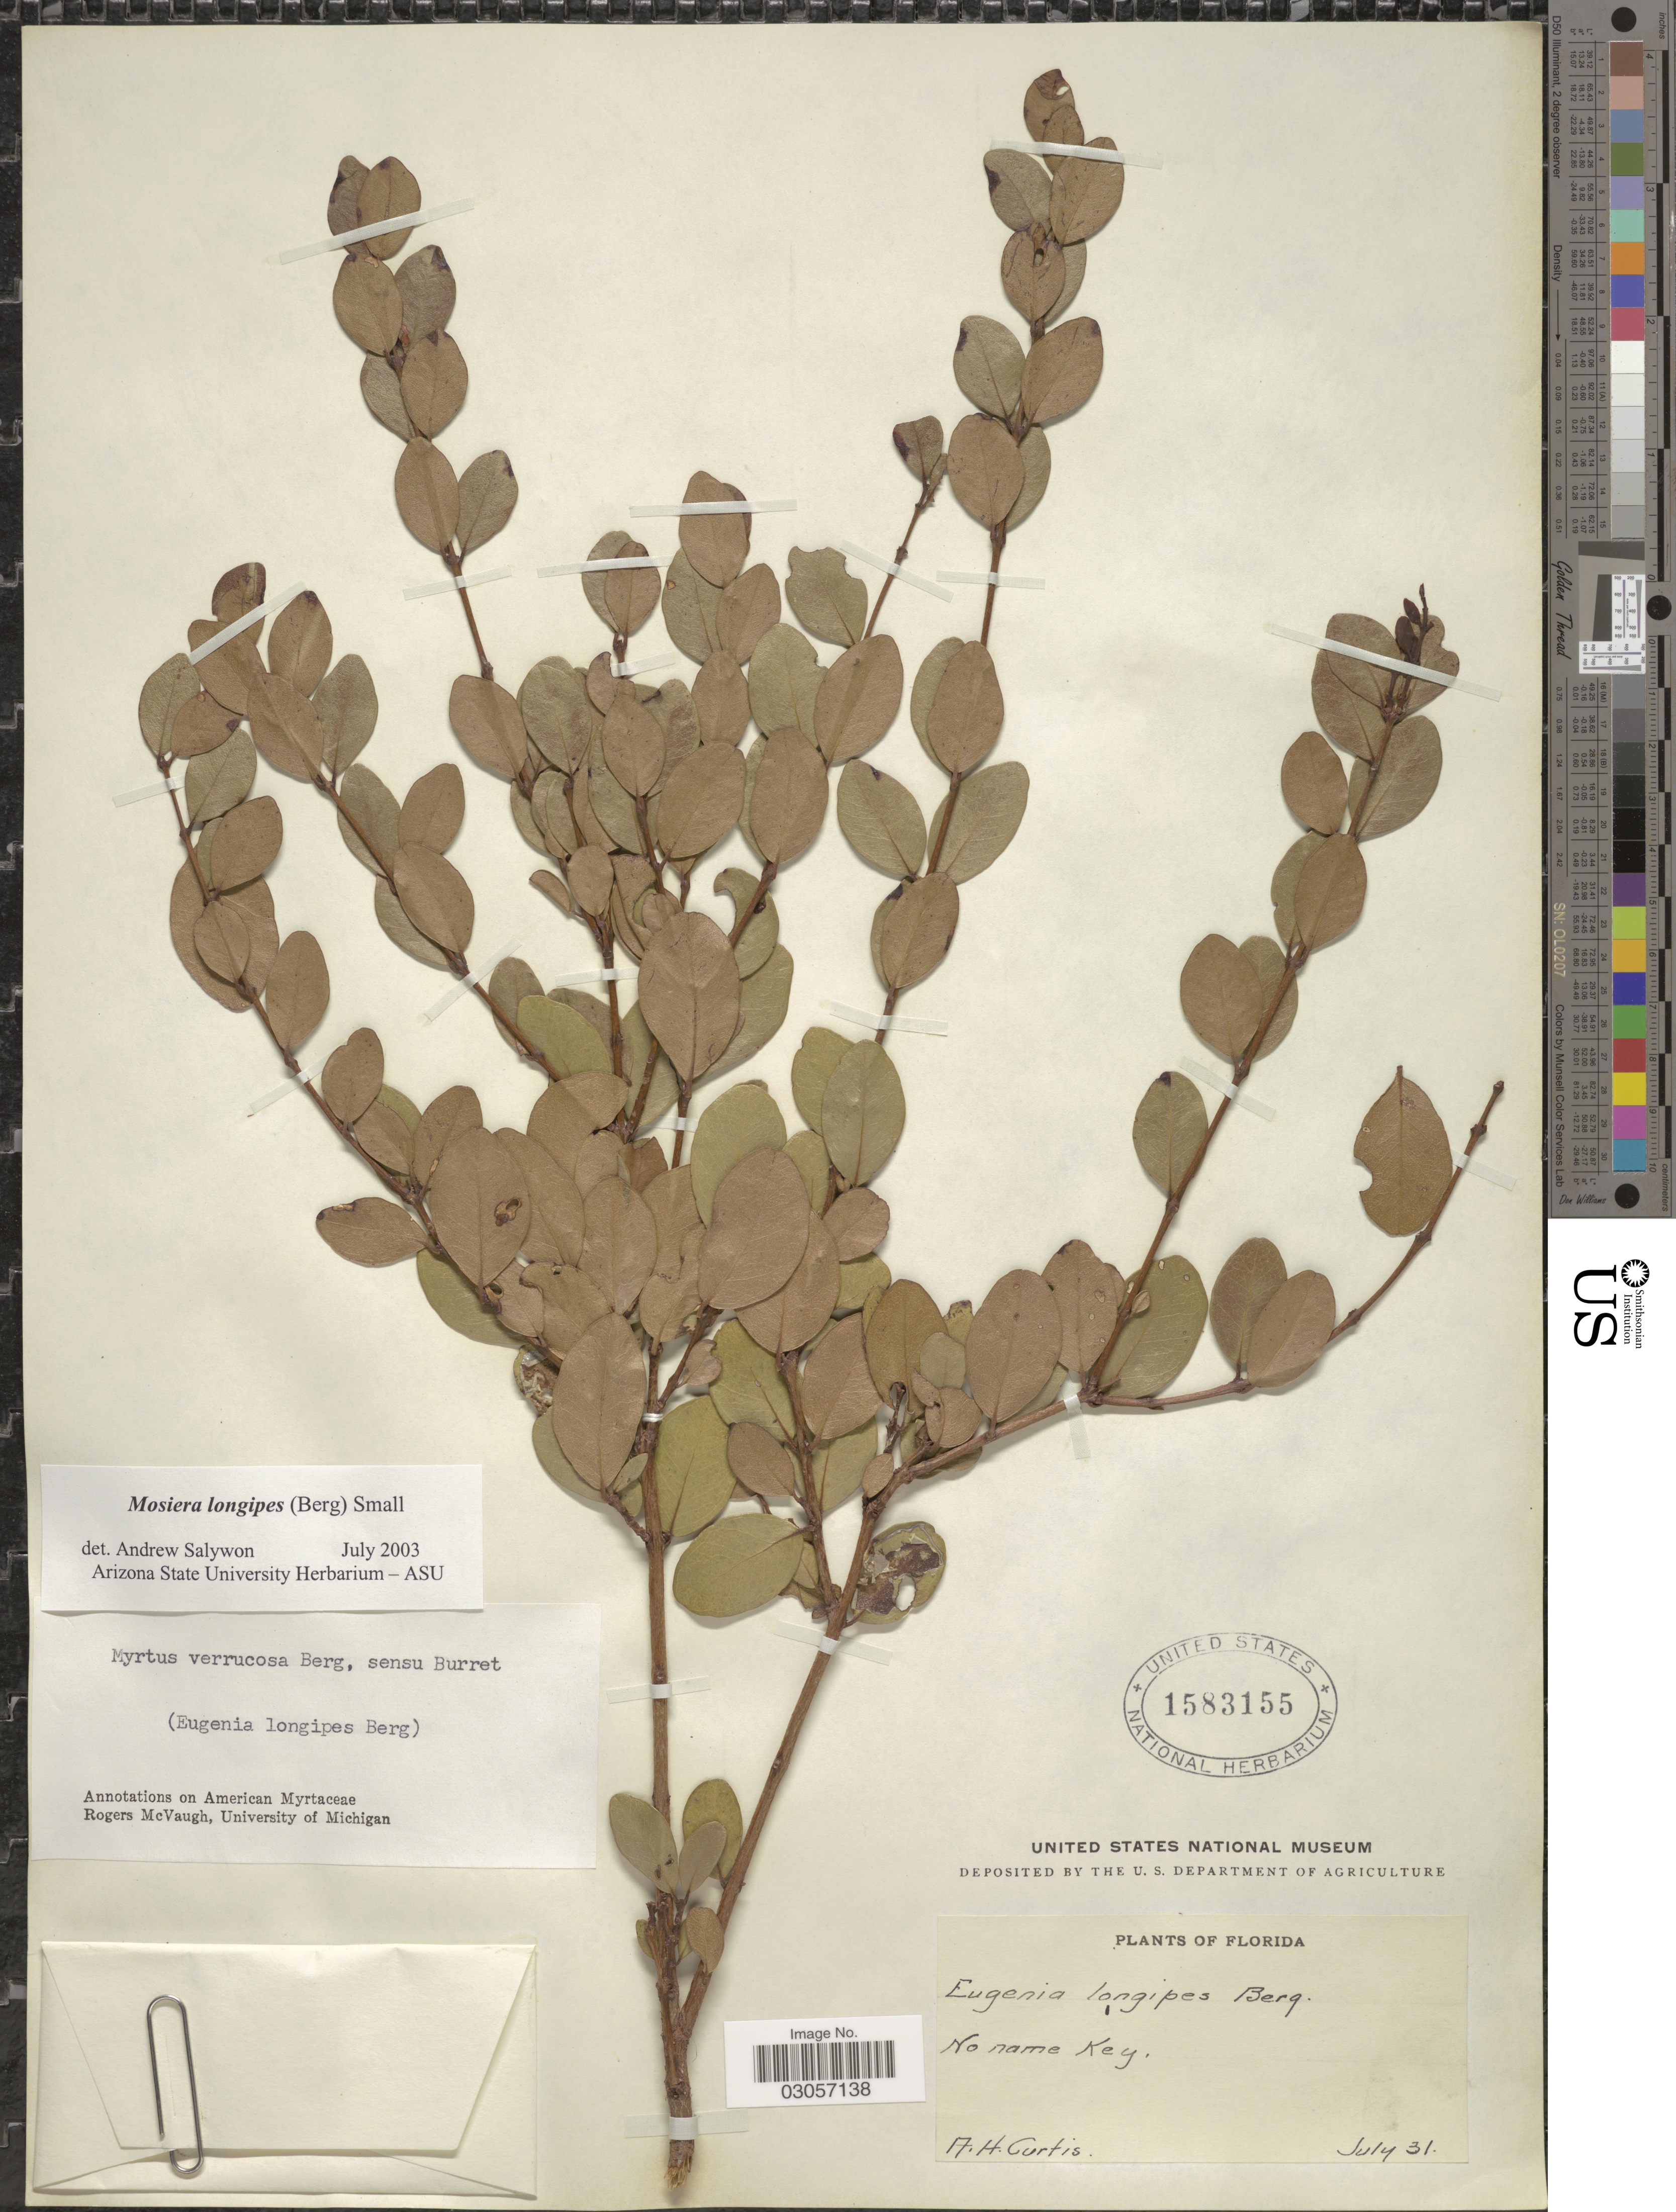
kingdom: Plantae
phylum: Tracheophyta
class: Magnoliopsida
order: Myrtales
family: Myrtaceae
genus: Mosiera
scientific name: Mosiera longipes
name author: (O. Berg) Small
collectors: A. Curtis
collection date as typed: Transcribed d/m/y: /7/31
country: United States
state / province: Florida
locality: No name Key.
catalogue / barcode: US 1583155